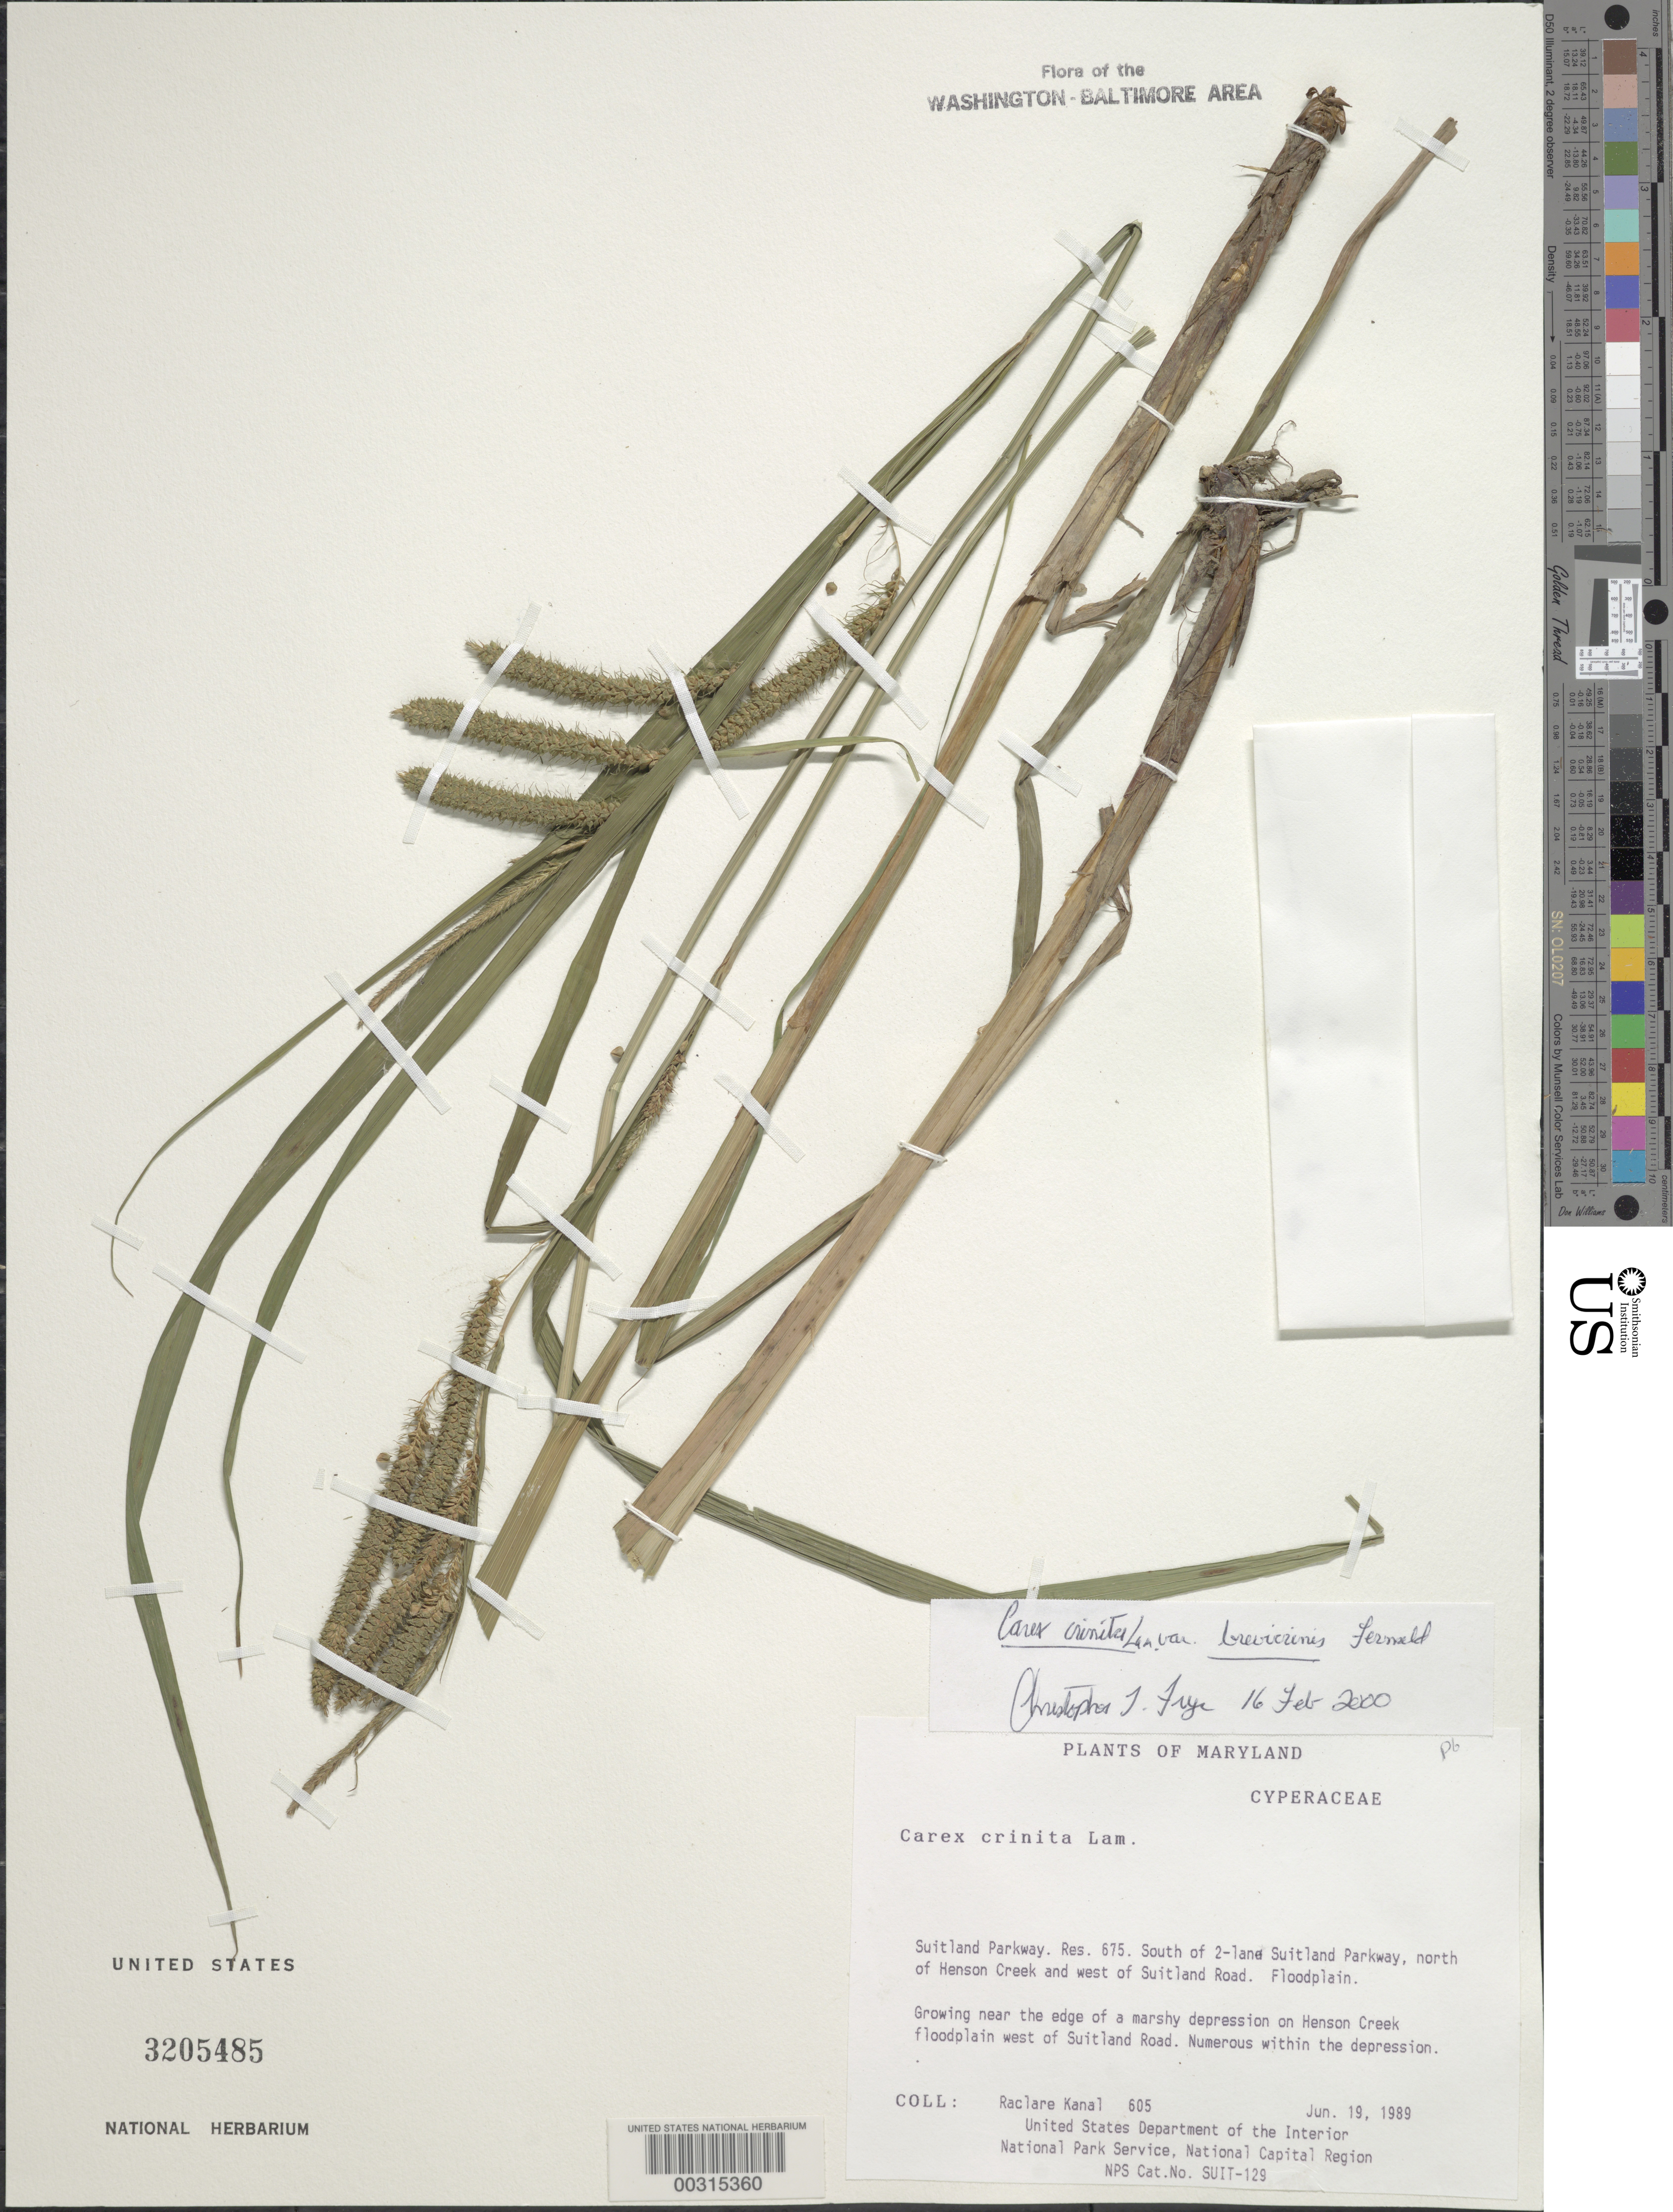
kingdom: Plantae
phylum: Tracheophyta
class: Liliopsida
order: Poales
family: Cyperaceae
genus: Carex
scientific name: Carex crinita var. brevicrinis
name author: Fernald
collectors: R. Kanal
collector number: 605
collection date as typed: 19 Jun 1989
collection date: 1989-06-19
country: United States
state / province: Maryland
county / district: Prince George's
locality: Suitland Parkway, Res 675, S of Suitland Parkway, N of Henson Creek and W of Suitland Road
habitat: Floodplain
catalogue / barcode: US 3205485